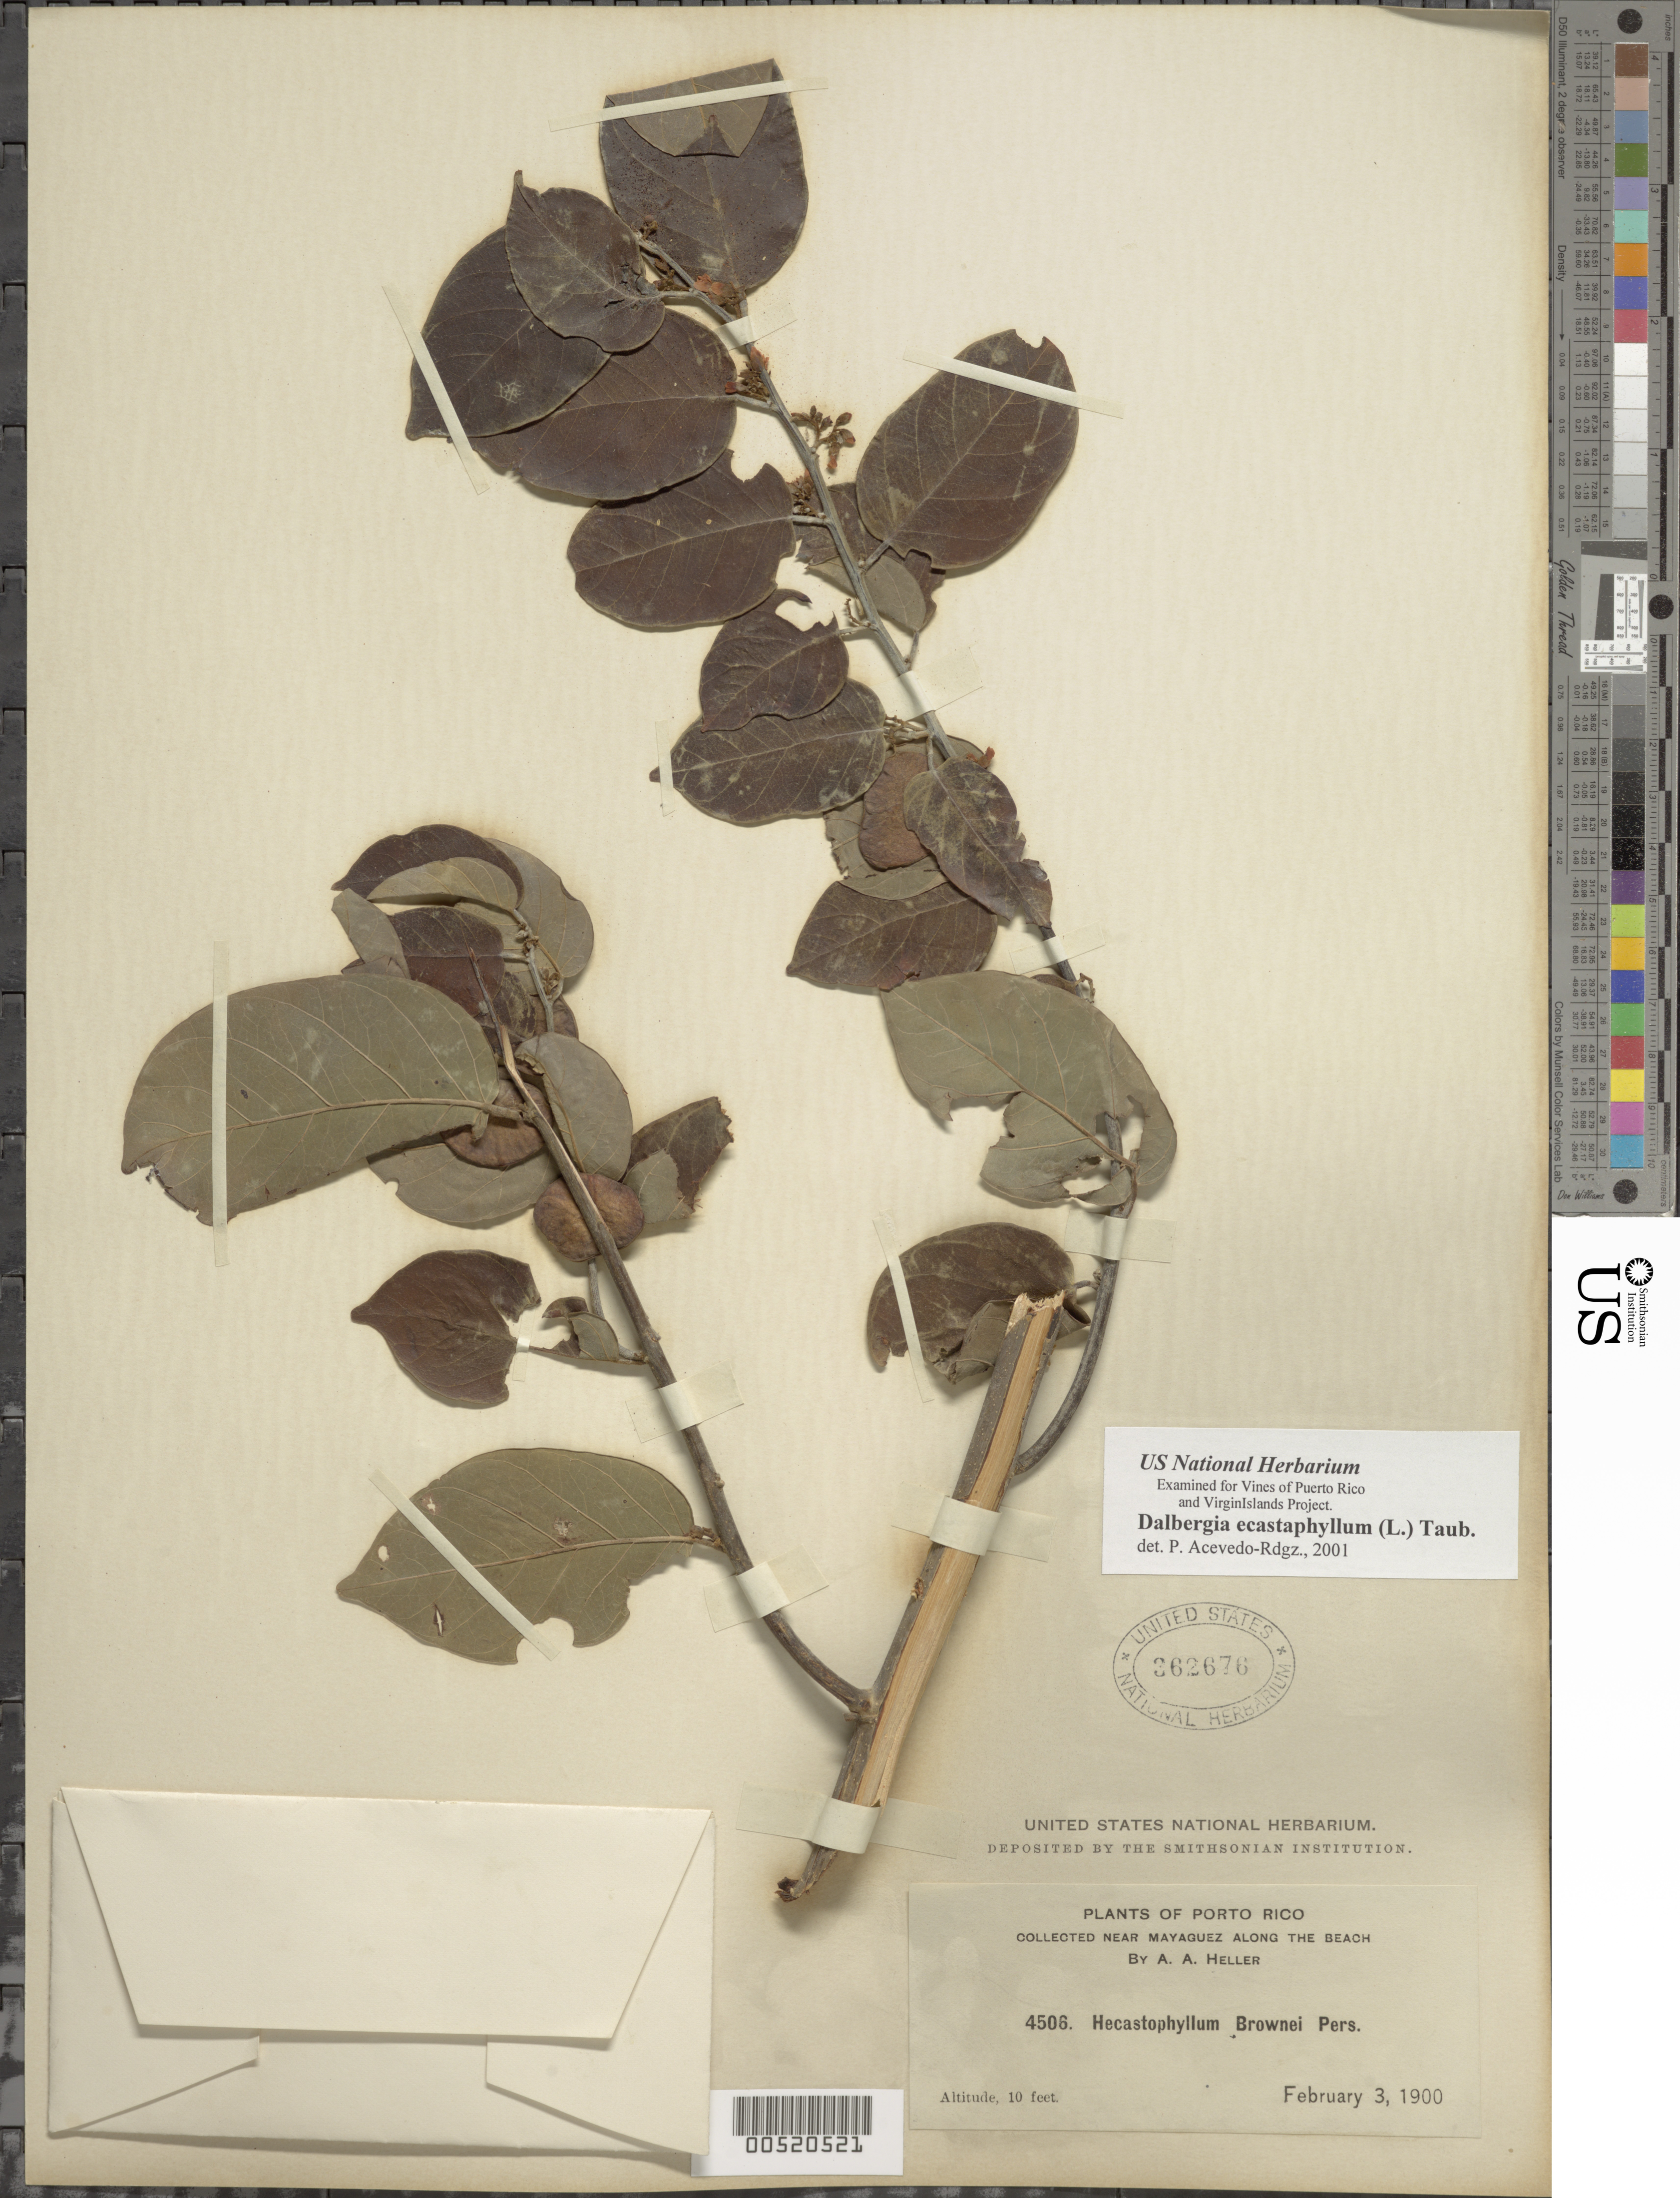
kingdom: Plantae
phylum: Tracheophyta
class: Magnoliopsida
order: Fabales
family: Fabaceae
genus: Dalbergia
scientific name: Dalbergia hecastophyllum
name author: (L.) Taub.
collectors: -- Heller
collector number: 4506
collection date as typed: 03 Feb 1900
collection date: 1900-02-03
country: Puerto Rico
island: Greater Antilles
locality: near Mayaguez. Along beach.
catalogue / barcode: US 362676